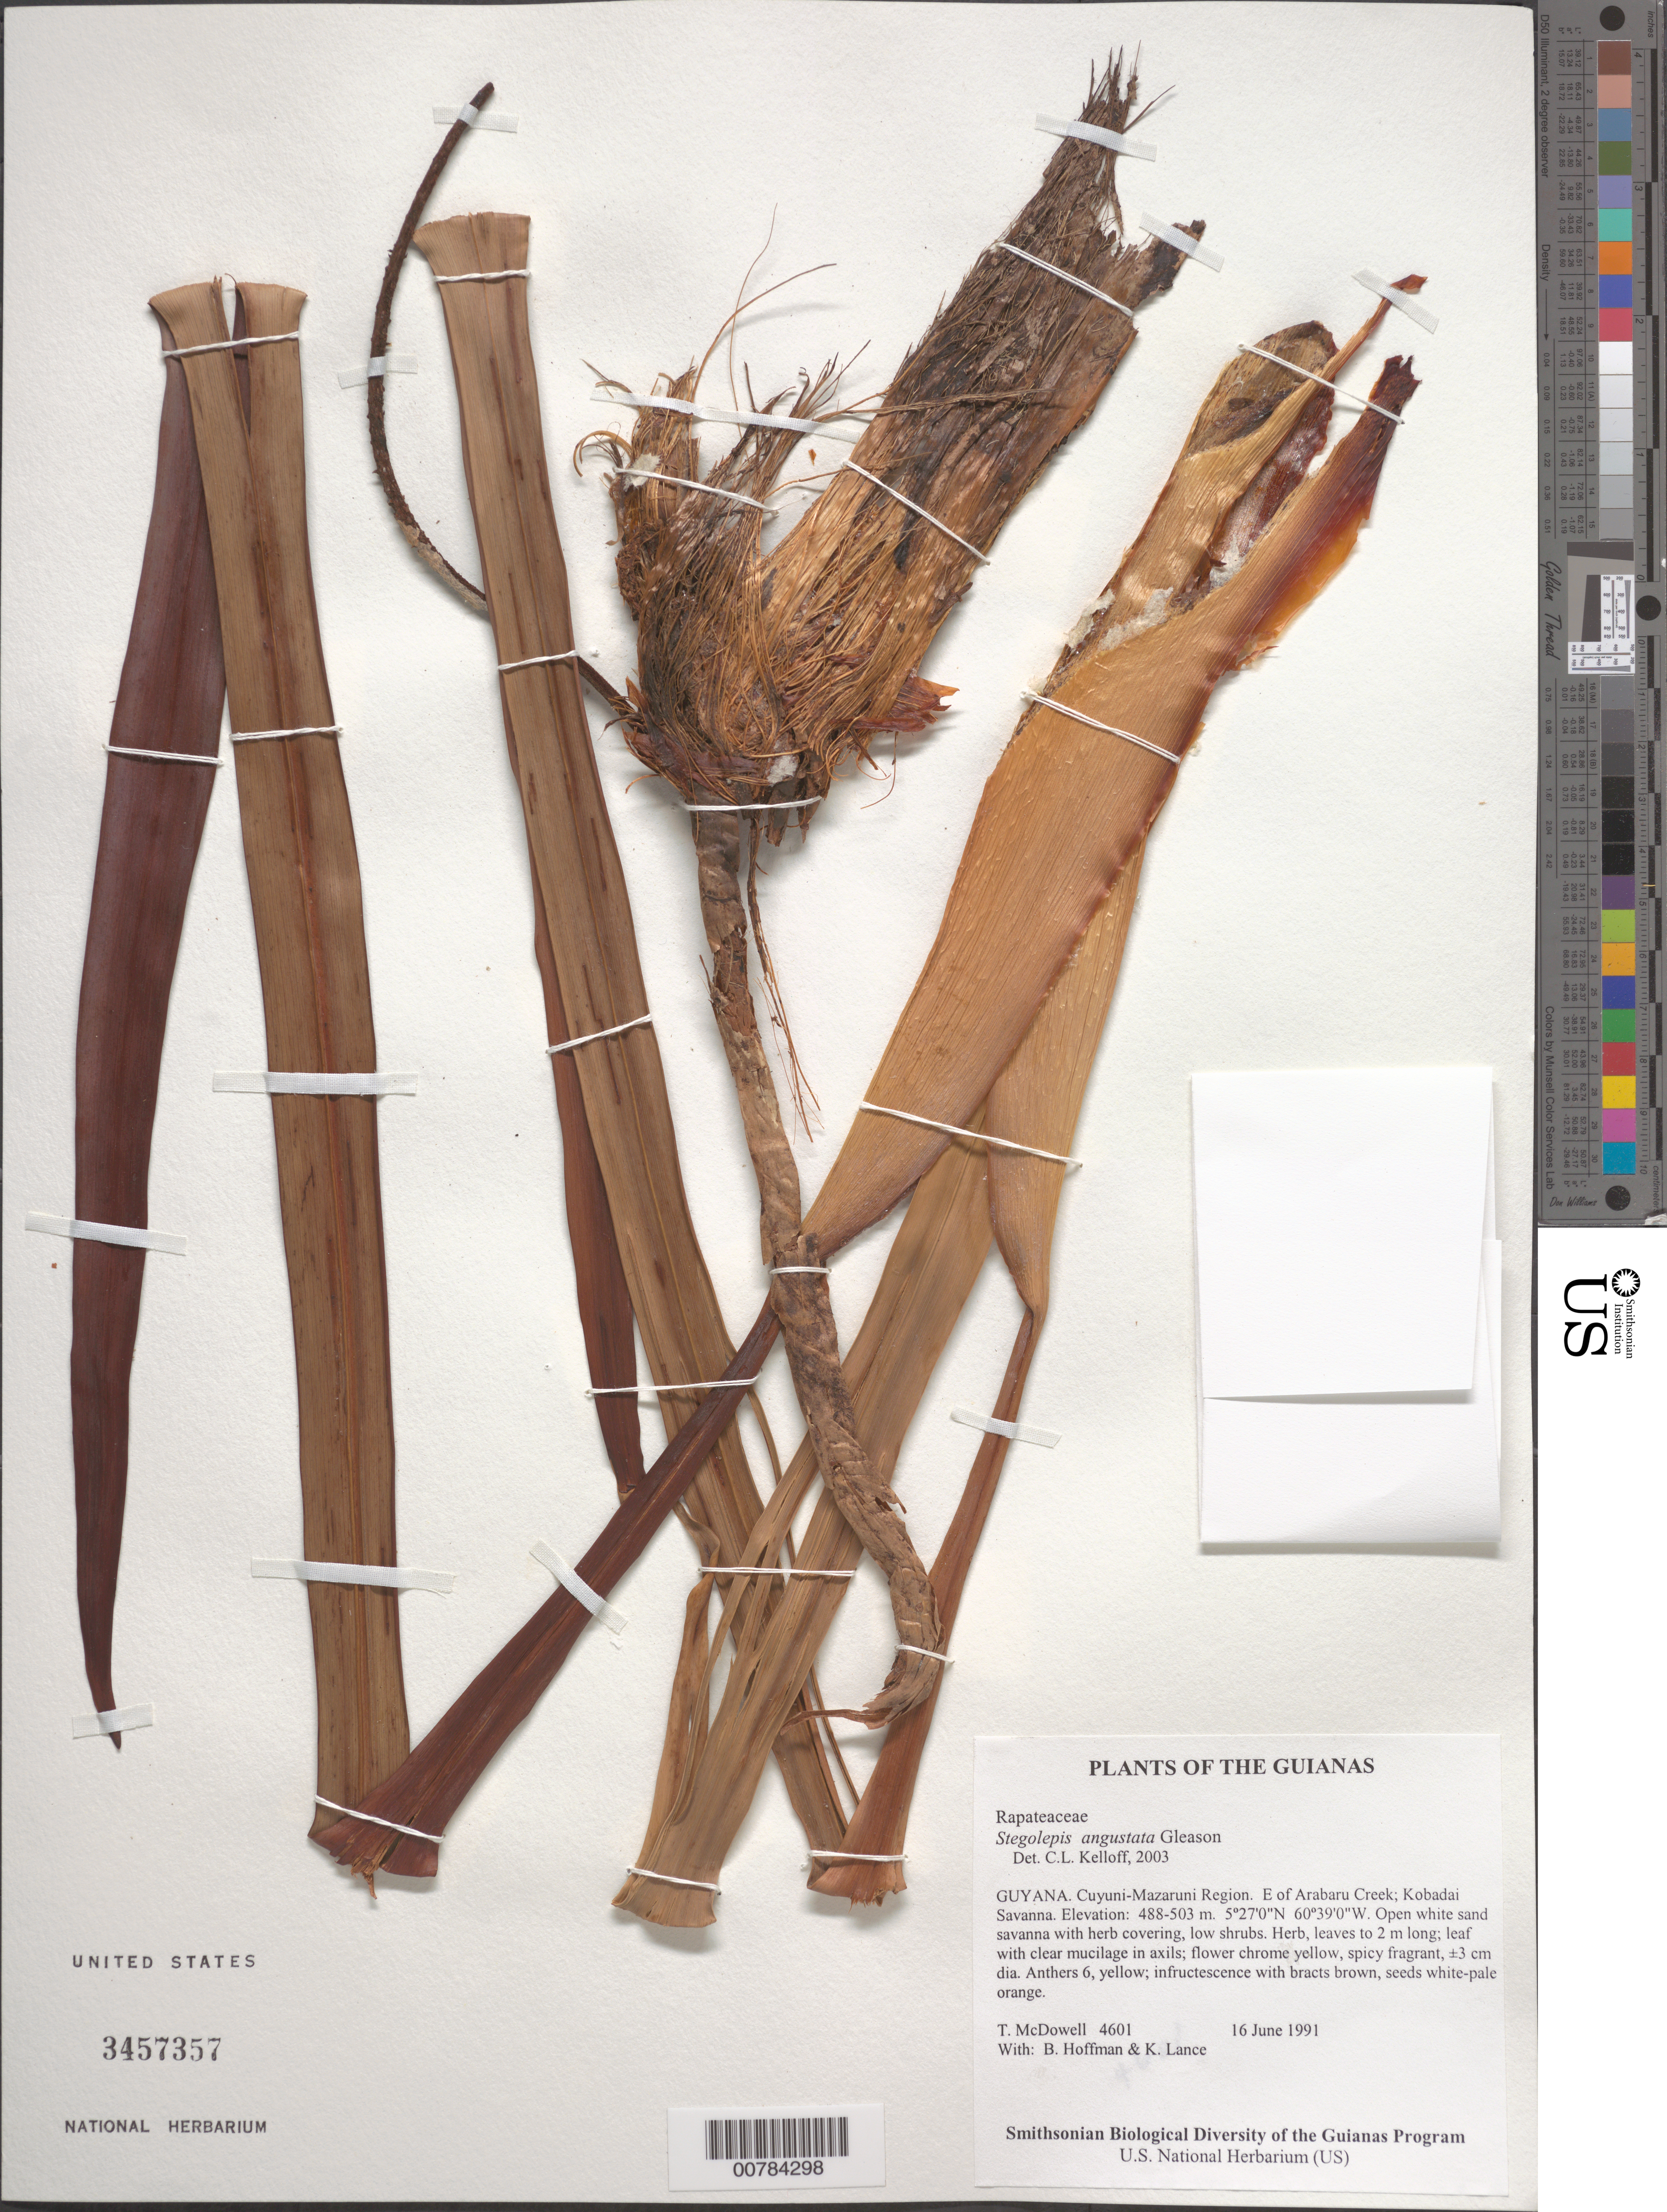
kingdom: Plantae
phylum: Tracheophyta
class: Liliopsida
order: Poales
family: Rapateaceae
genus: Stegolepis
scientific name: Stegolepis angustata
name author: Gleason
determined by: Kelloff, Carol L., (US), Smithsonian Institution - National Museum of Natural History (UNITED STATES)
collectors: T. McDowell, B. Hoffman & K. Lance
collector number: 4601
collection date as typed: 16 June 1991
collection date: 1991-06-16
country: Guyana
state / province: Cuyuni-Mazaruni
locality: E of Arabaru Creek; Kobadai Savanna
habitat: Open white sand savanna with herb covering, low shrubs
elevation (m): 488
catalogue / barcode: US 3457357